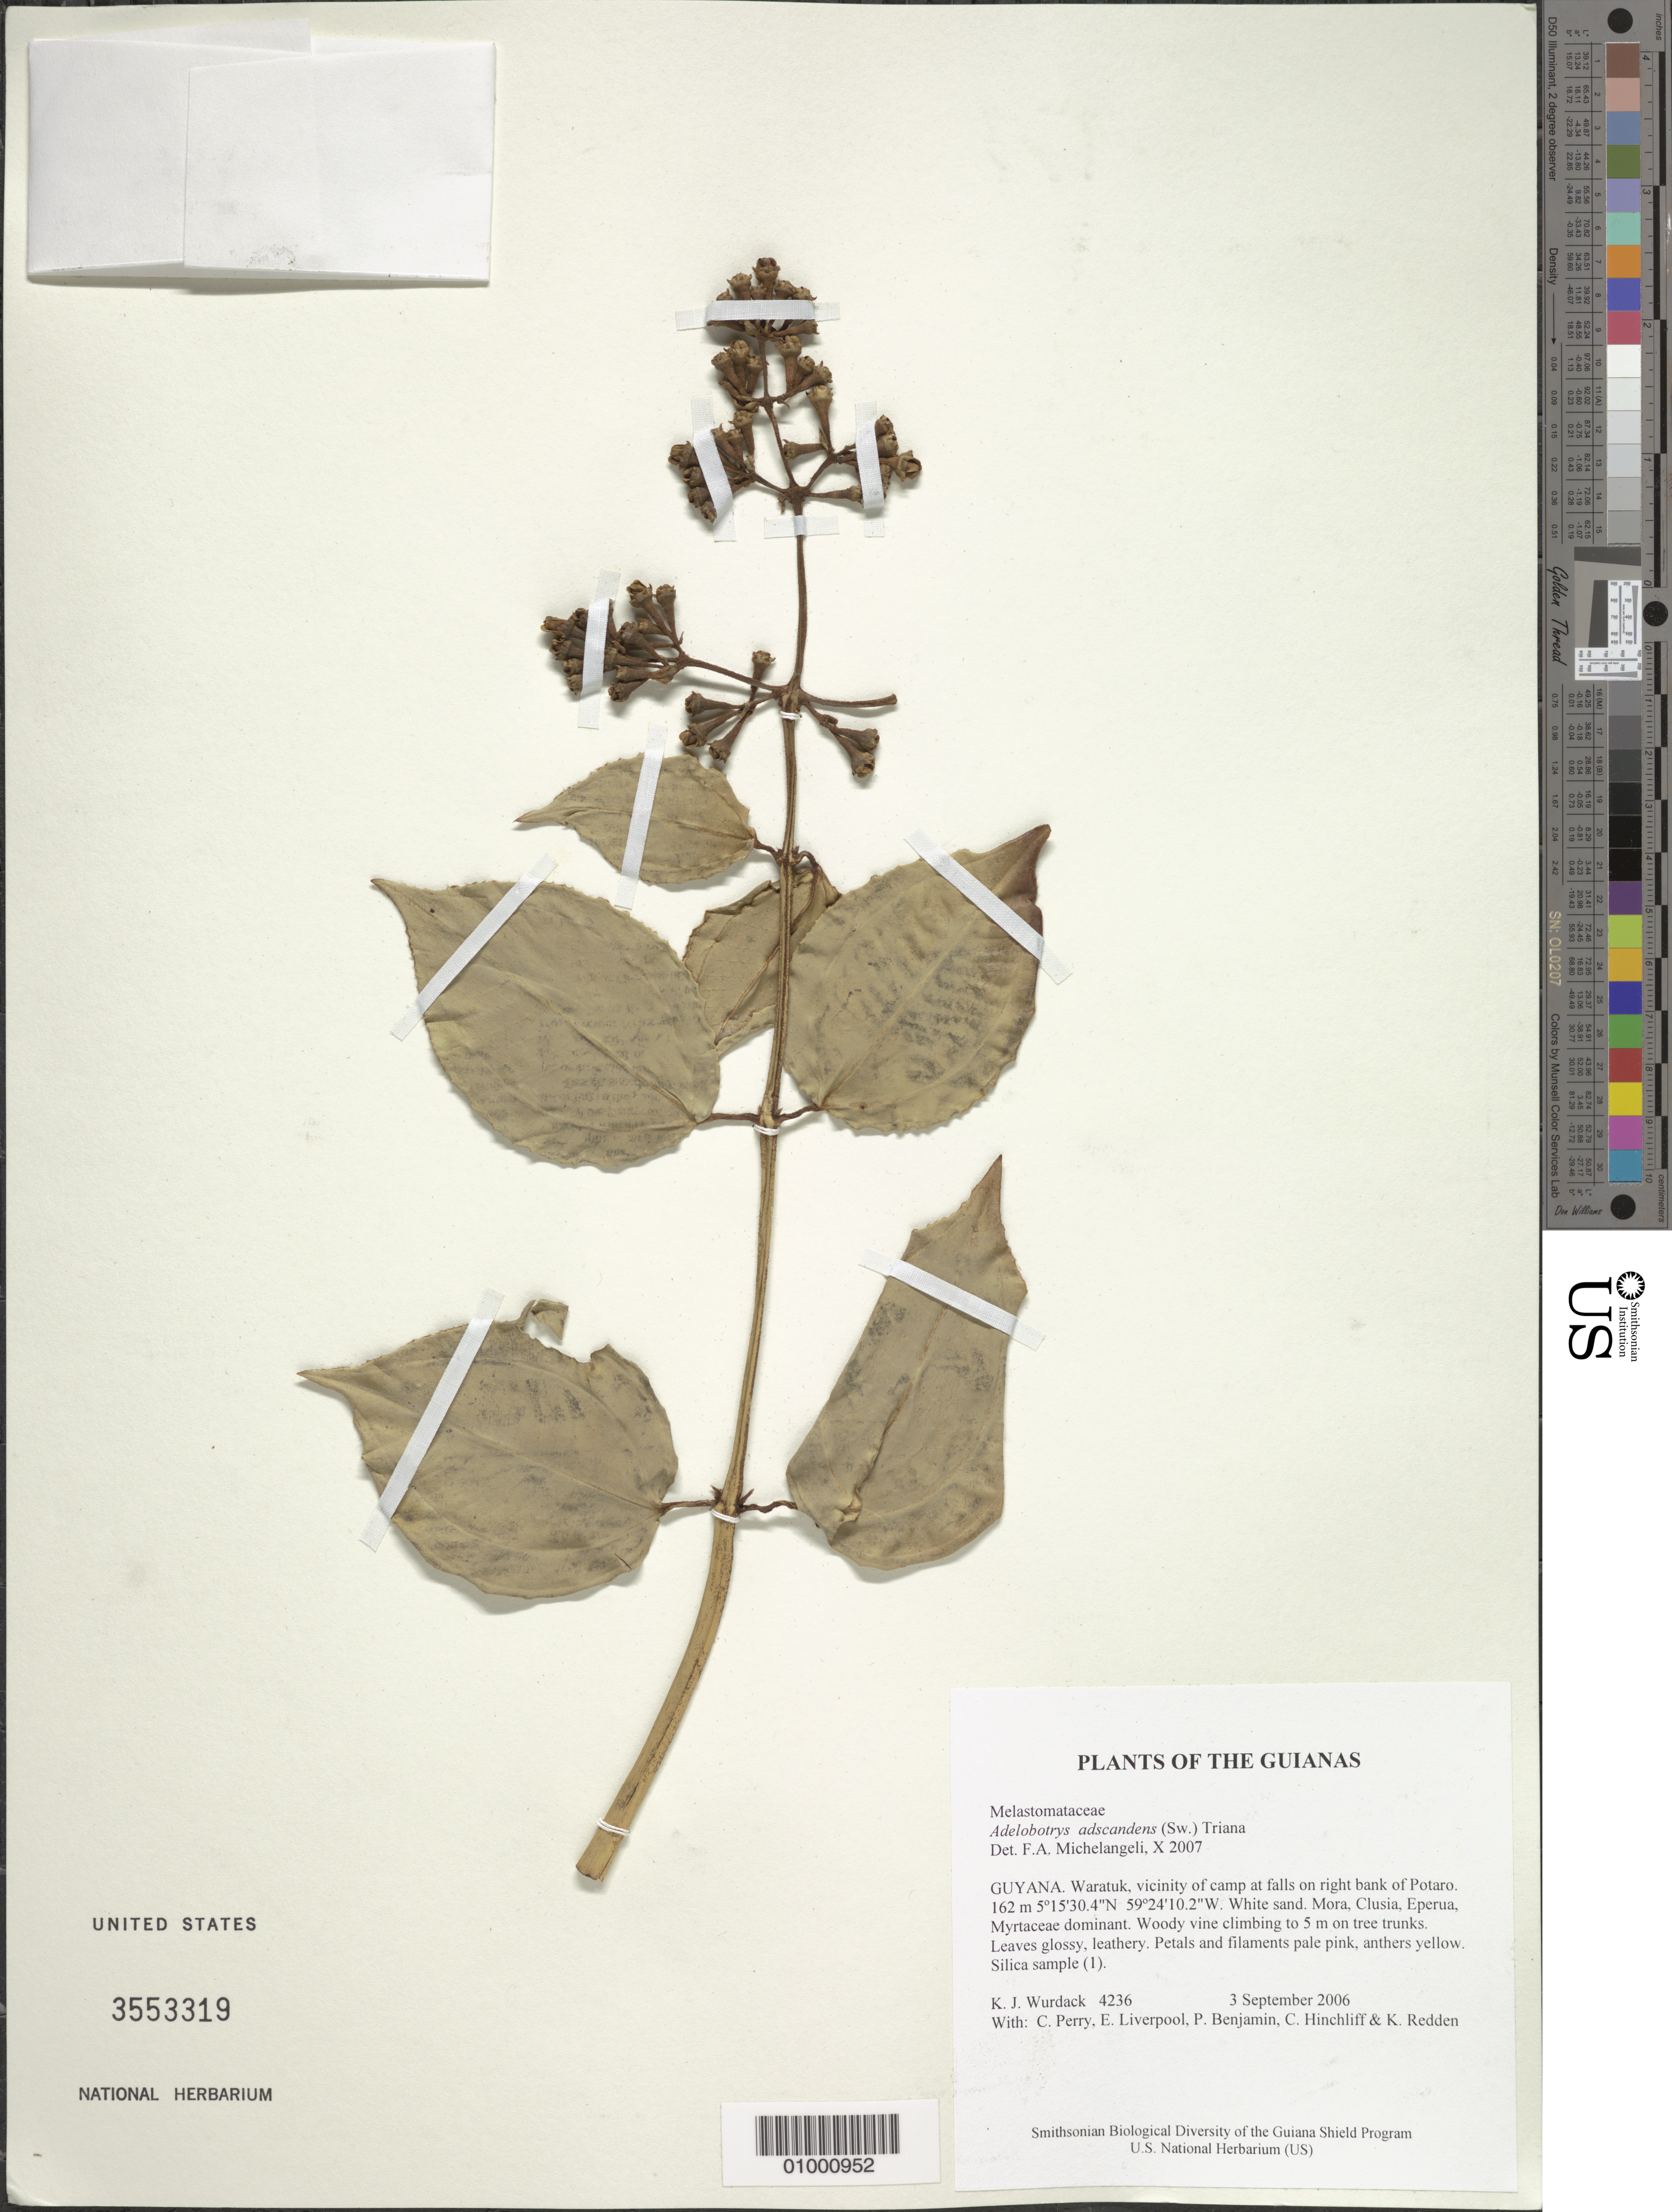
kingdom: Plantae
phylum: Tracheophyta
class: Magnoliopsida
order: Myrtales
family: Melastomataceae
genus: Adelobotrys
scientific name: Adelobotrys adscendens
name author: (Sw.) Triana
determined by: Michelangeli, F. A.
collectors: K. Wurdack, C. Perry, E. Liverpool, P. Benjamin, C. E. Hinchliff & K. M. Redden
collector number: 4236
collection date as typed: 3 September 2006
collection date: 2006-09-03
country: Guyana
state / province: Potaro-Siparuni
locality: Waratuk, vicinity of camp at falls on right bank of Potaro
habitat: White sand. Mora, Clusia, Eperua, Myrtaceae dominant.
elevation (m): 162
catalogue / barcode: US 3553319